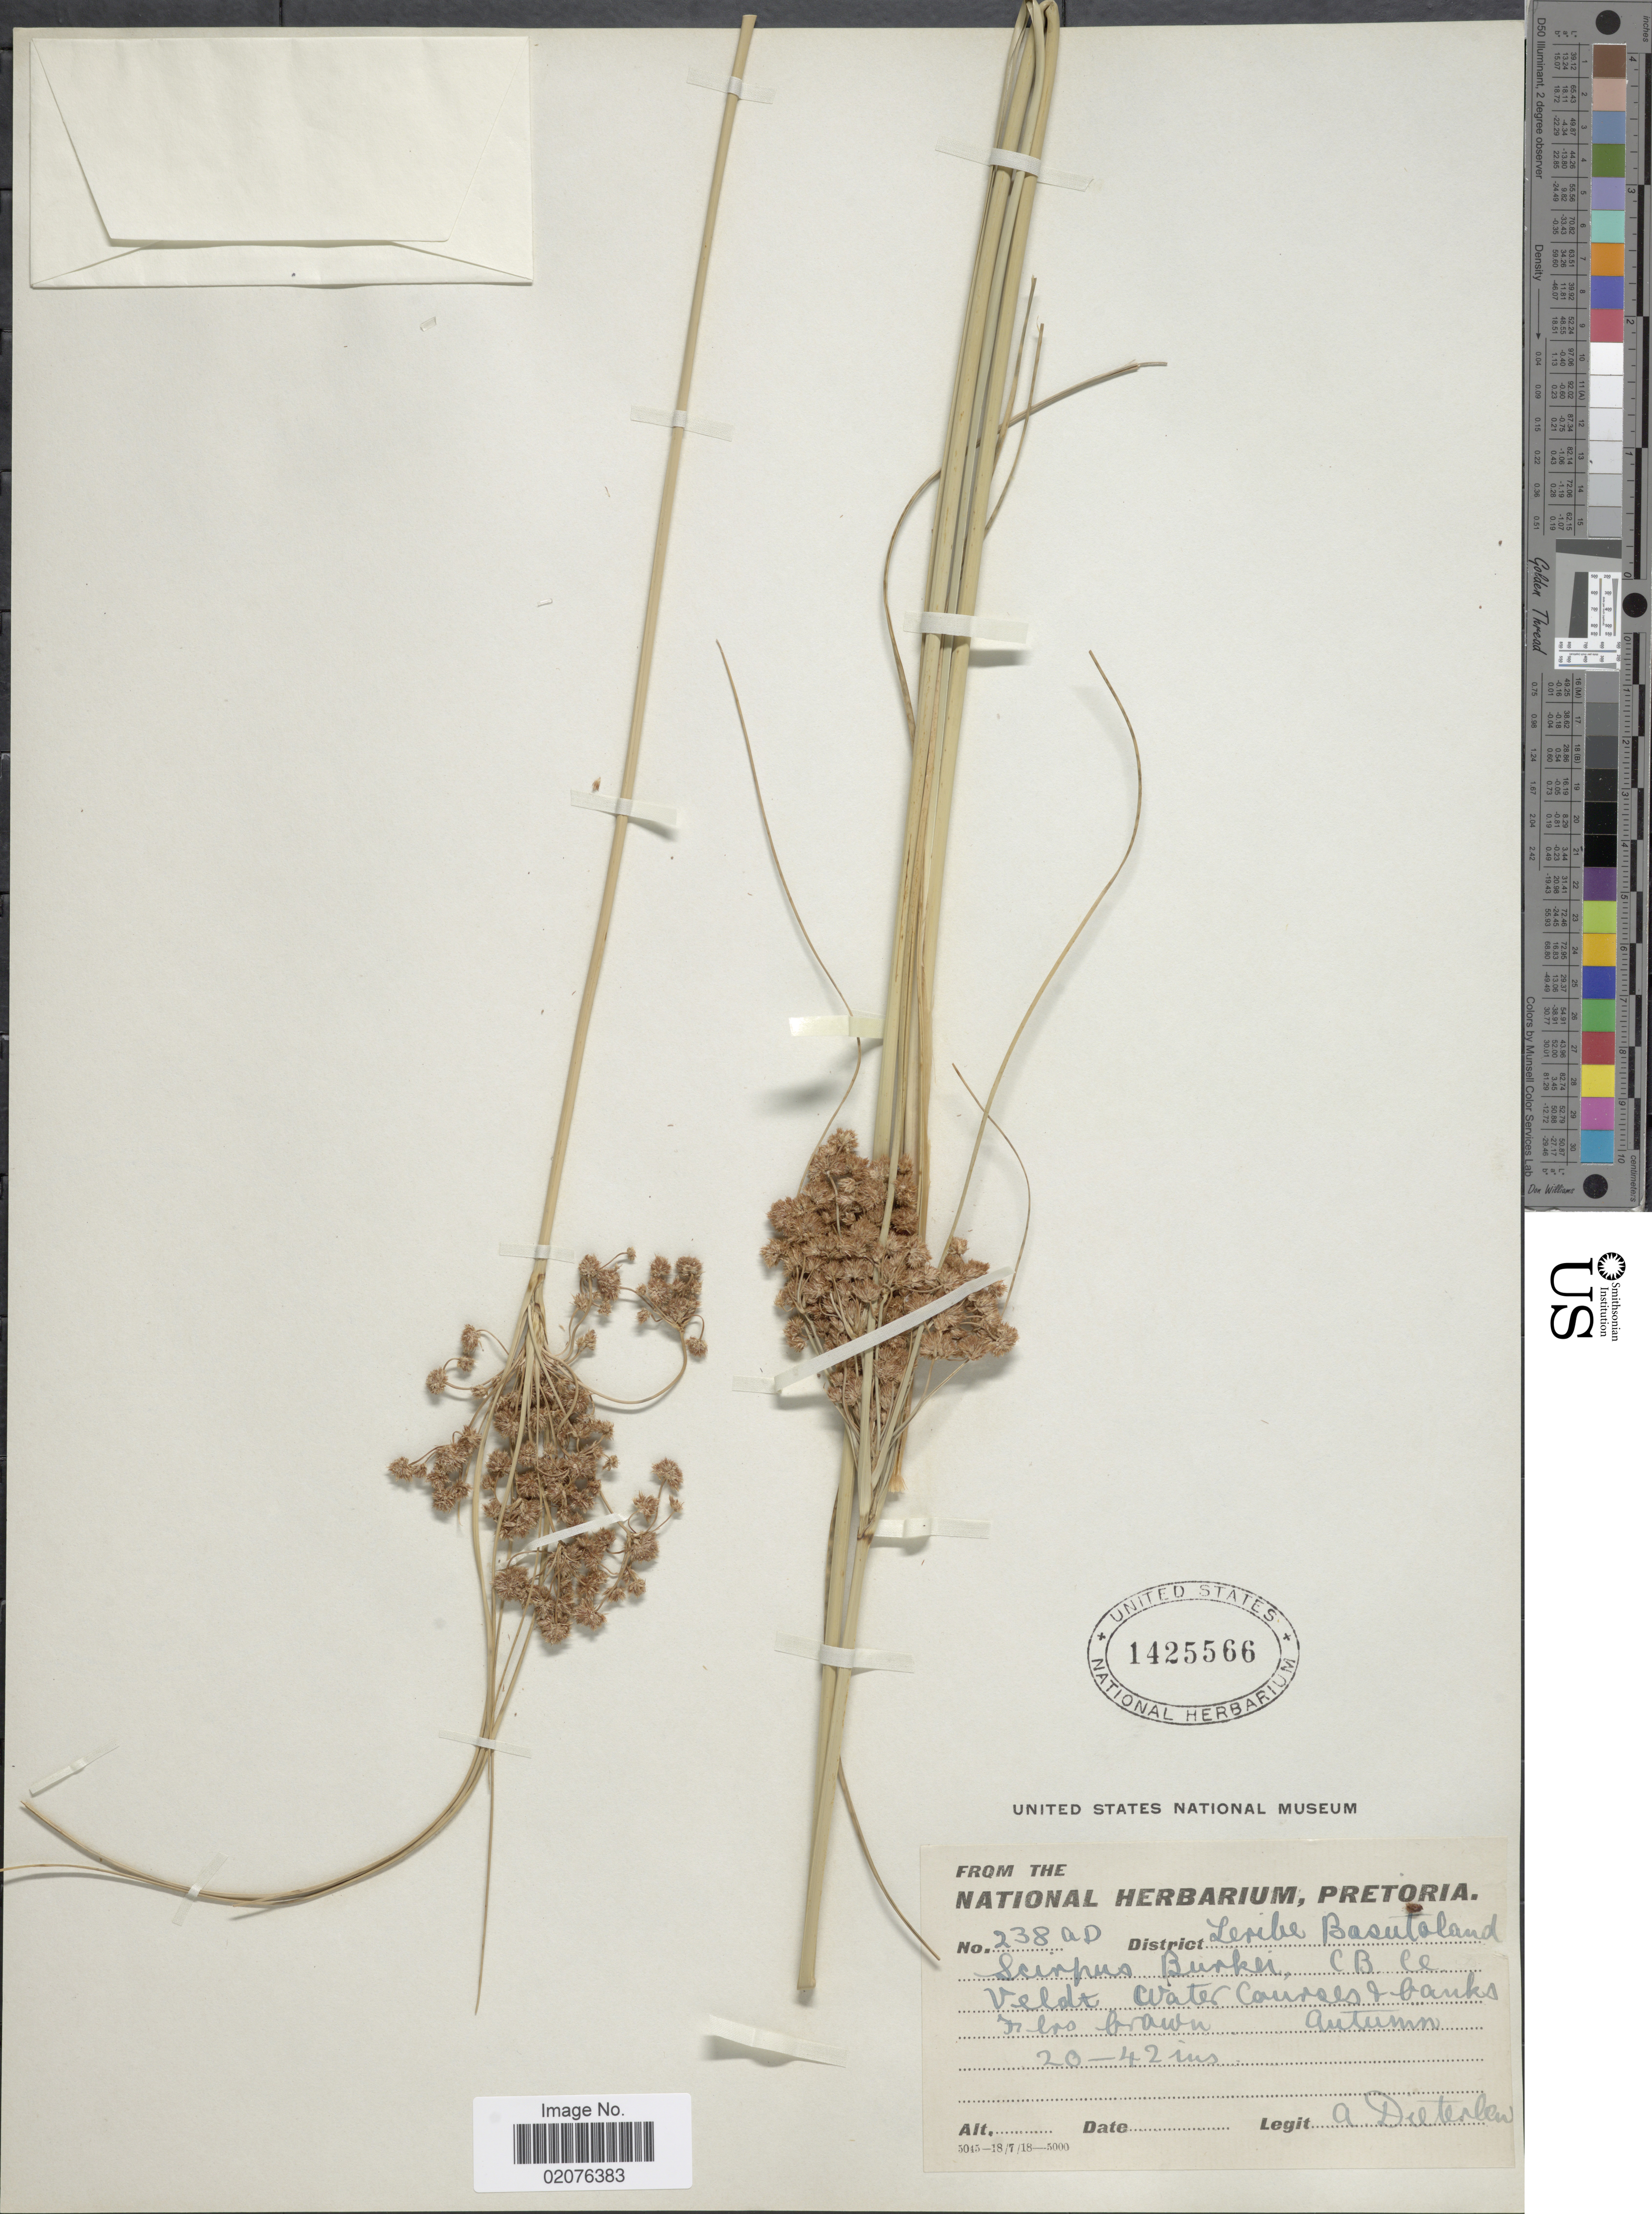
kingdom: Plantae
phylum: Tracheophyta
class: Liliopsida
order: Poales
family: Cyperaceae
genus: Scirpoides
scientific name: Scirpoides burkei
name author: (C.B. Clarke) Goetgh. et al.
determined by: Strong, Mark T., (BOT), Smithsonian Institution - National Museum of Natural History (UNITED STATES)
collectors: A. Dieterlen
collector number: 238Ad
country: Lesotho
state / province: Leribe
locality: Basutoland [interpreted] Vledt Water Courses & banks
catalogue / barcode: US 1425566